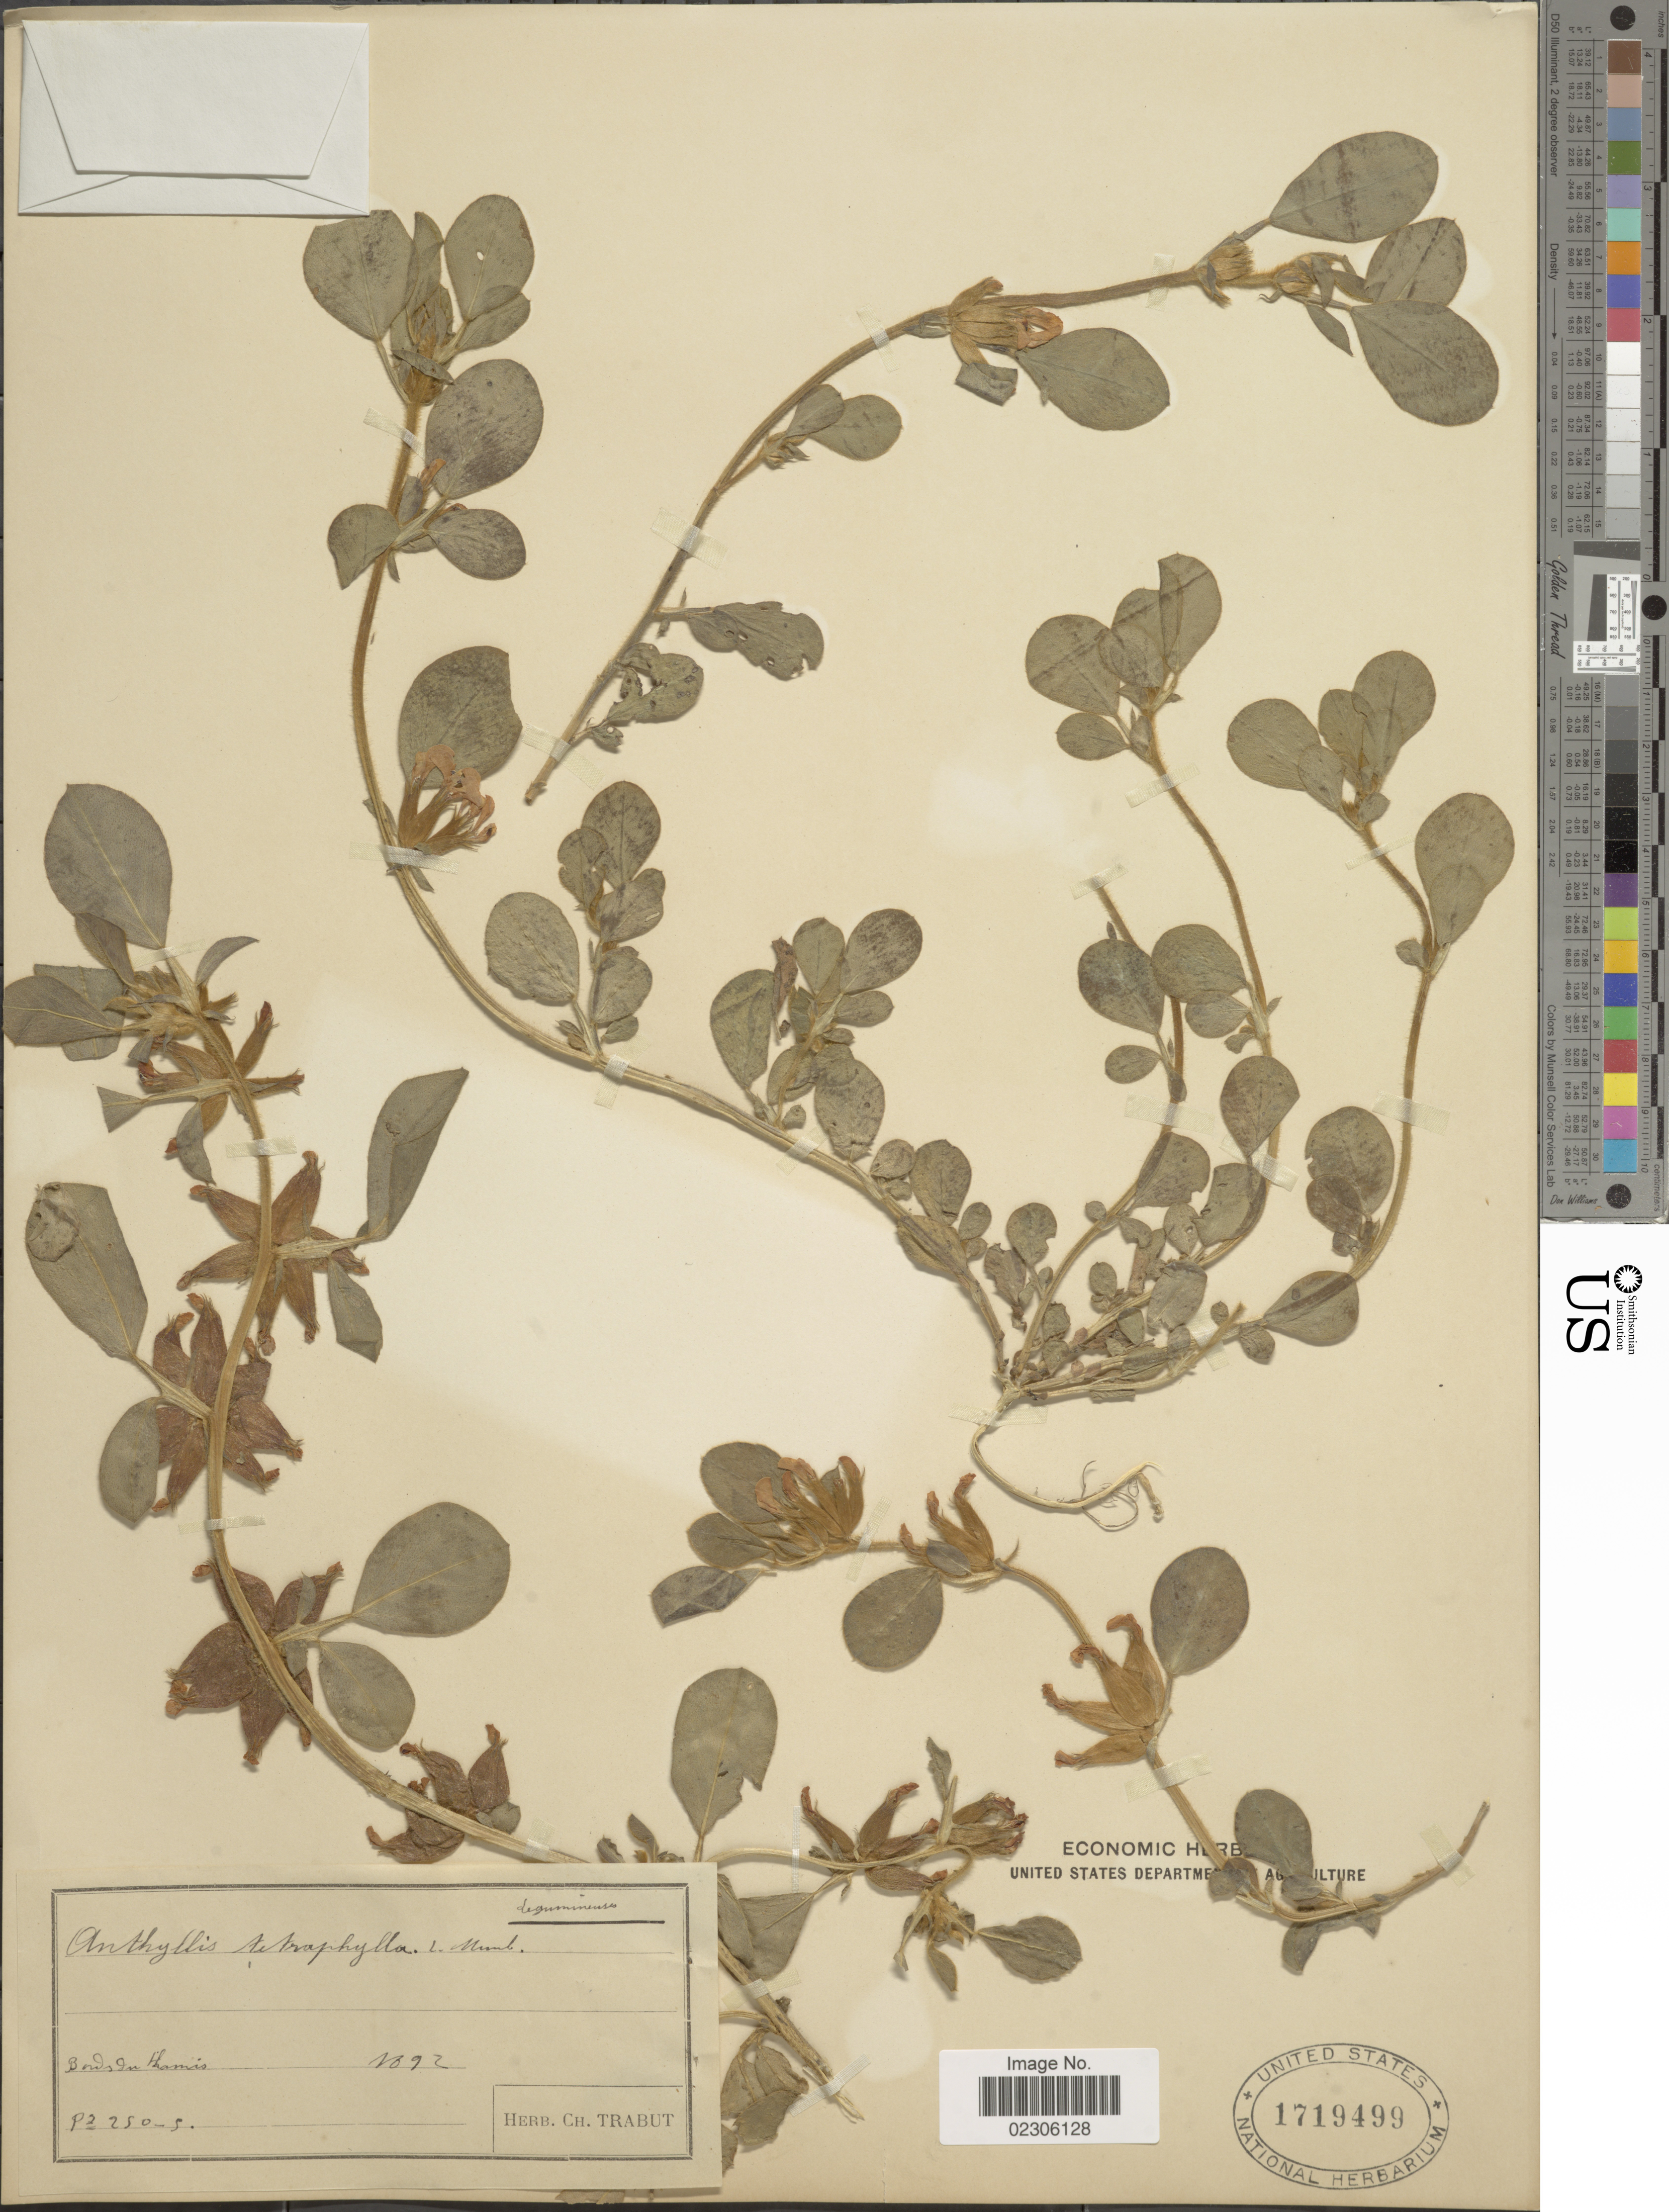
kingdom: Plantae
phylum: Tracheophyta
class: Magnoliopsida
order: Fabales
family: Fabaceae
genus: Anthyllis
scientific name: Anthyllis tetraphylla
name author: L.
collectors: Ex herb. Ch. Trabut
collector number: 92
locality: Bonds du Hamis [interpreted]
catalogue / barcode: US 1719499